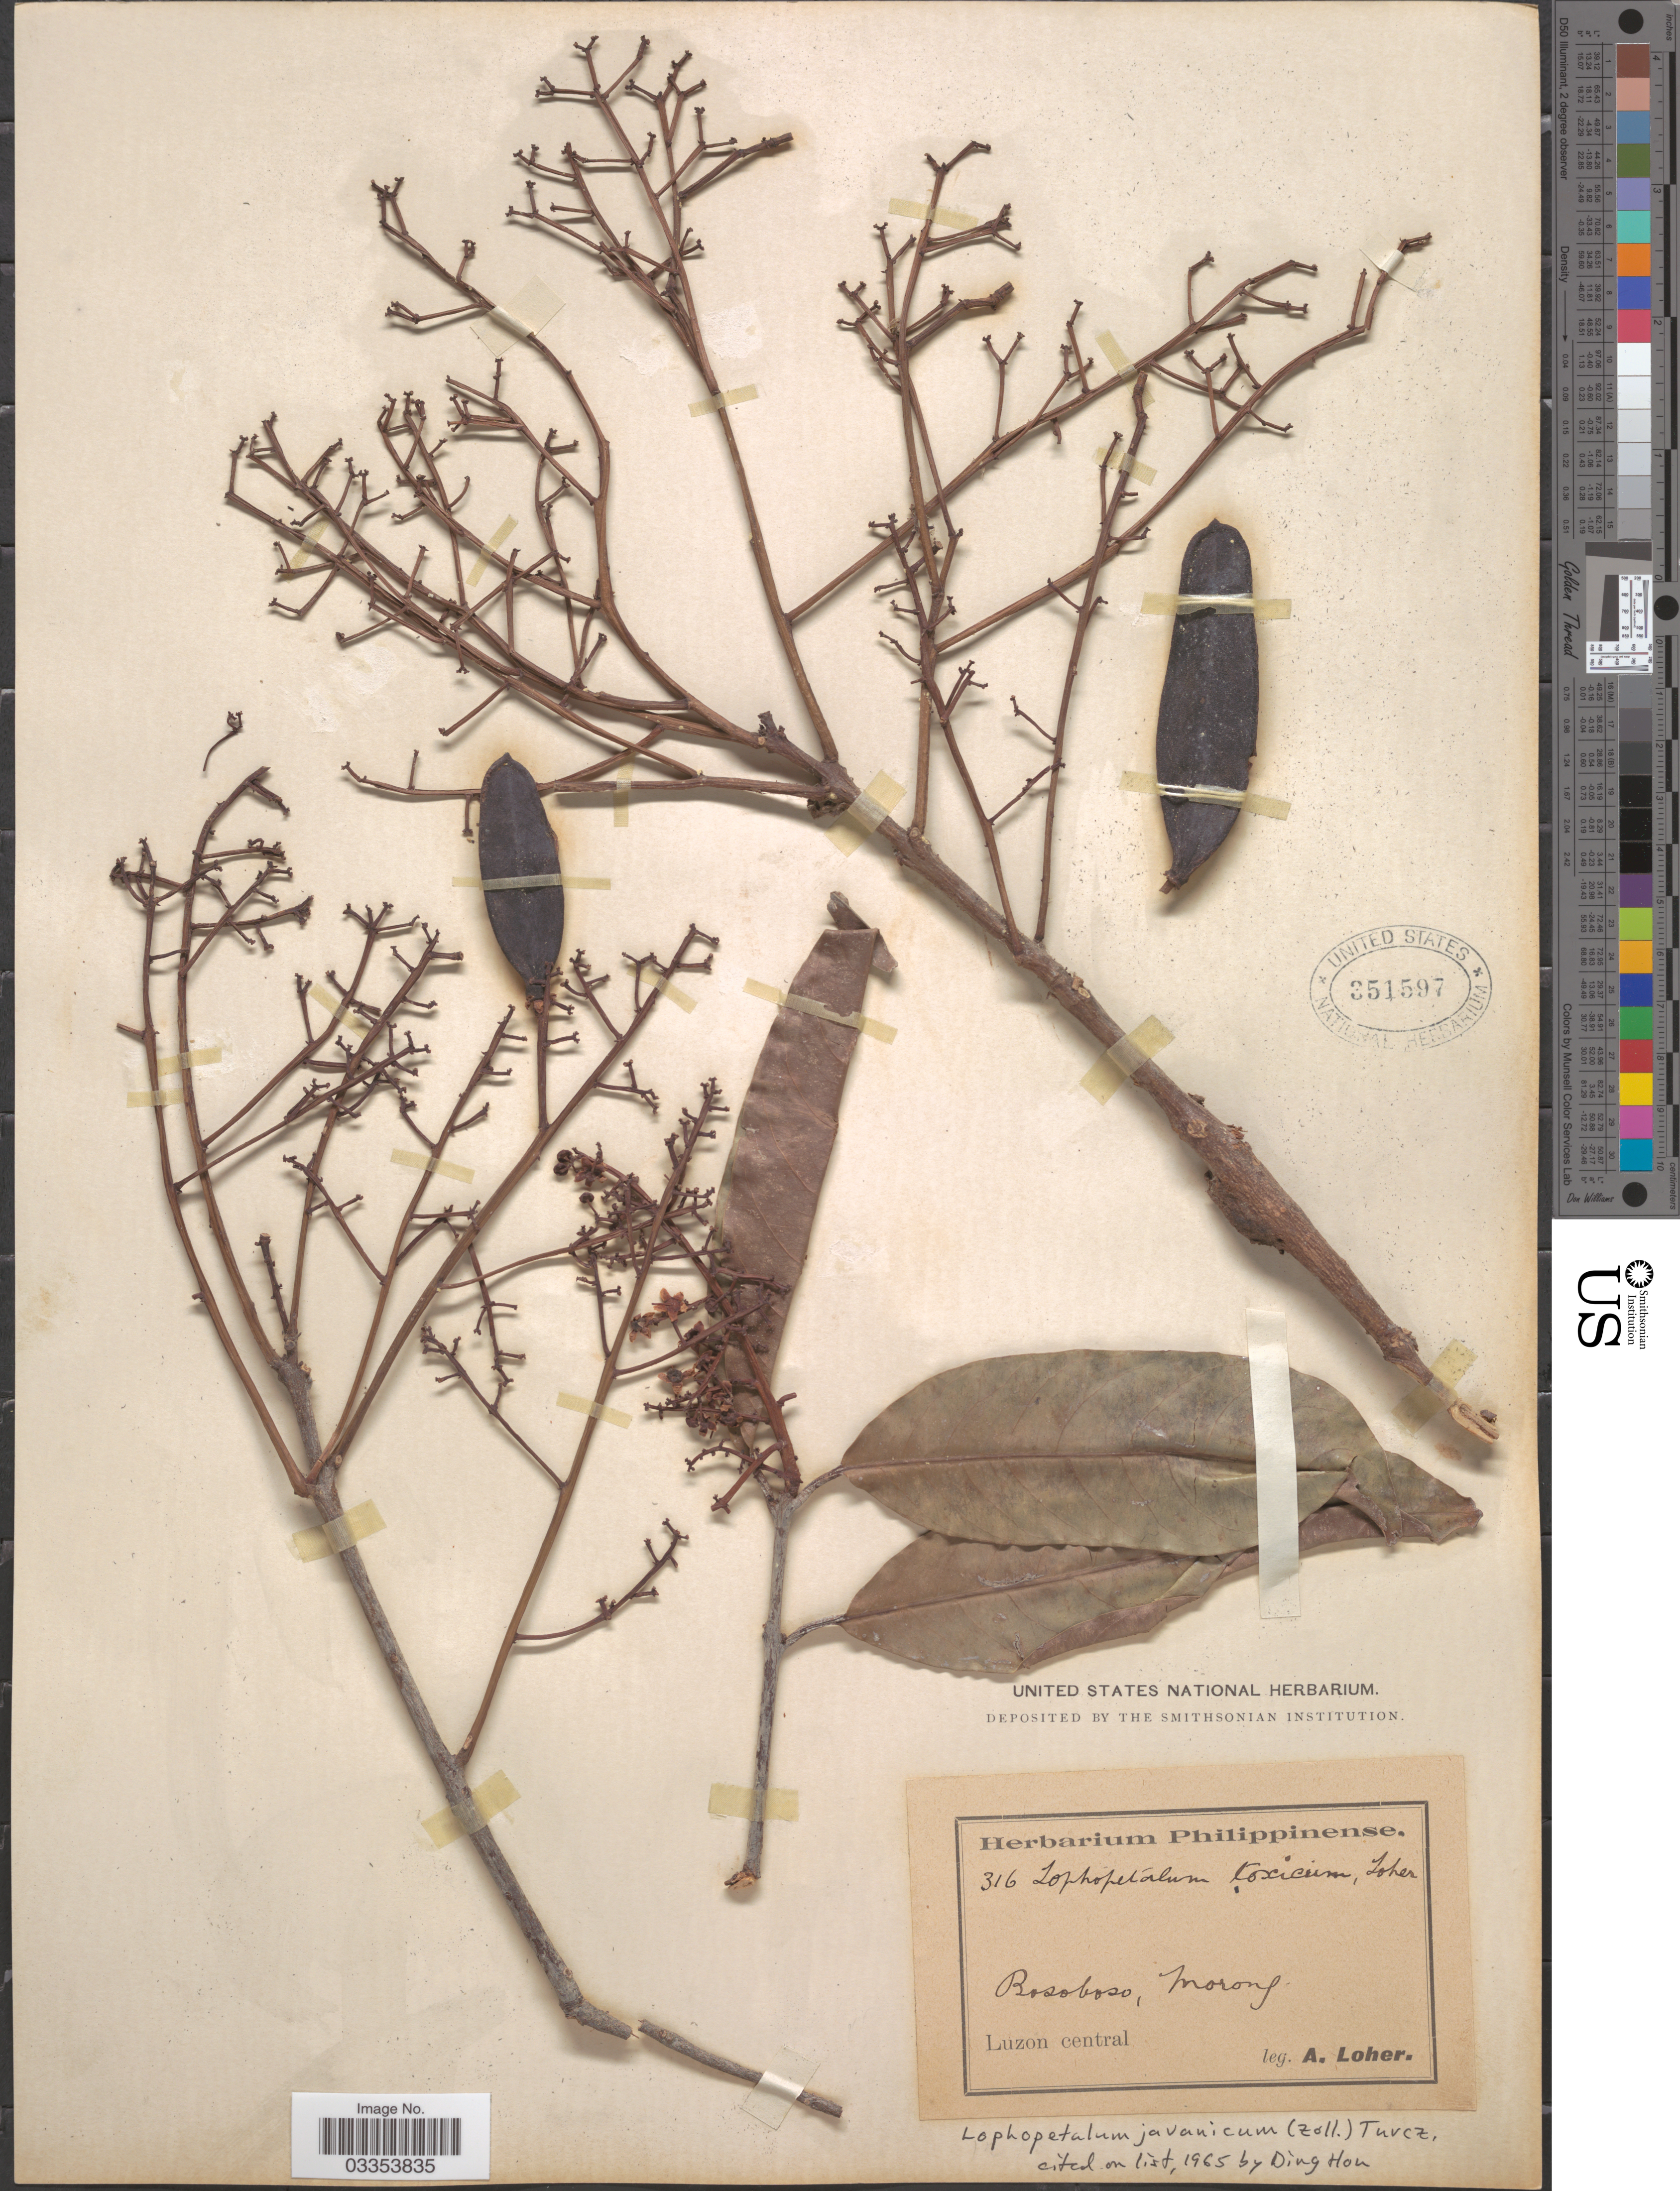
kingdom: Plantae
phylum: Tracheophyta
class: Magnoliopsida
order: Celastrales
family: Celastraceae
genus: Lophopetalum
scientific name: Lophopetalum javanicum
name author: (Zoll.) Turcz.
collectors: A. Loher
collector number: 316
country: Philippines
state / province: Central Luzon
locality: Bosoboso, Morong.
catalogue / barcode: US 351597